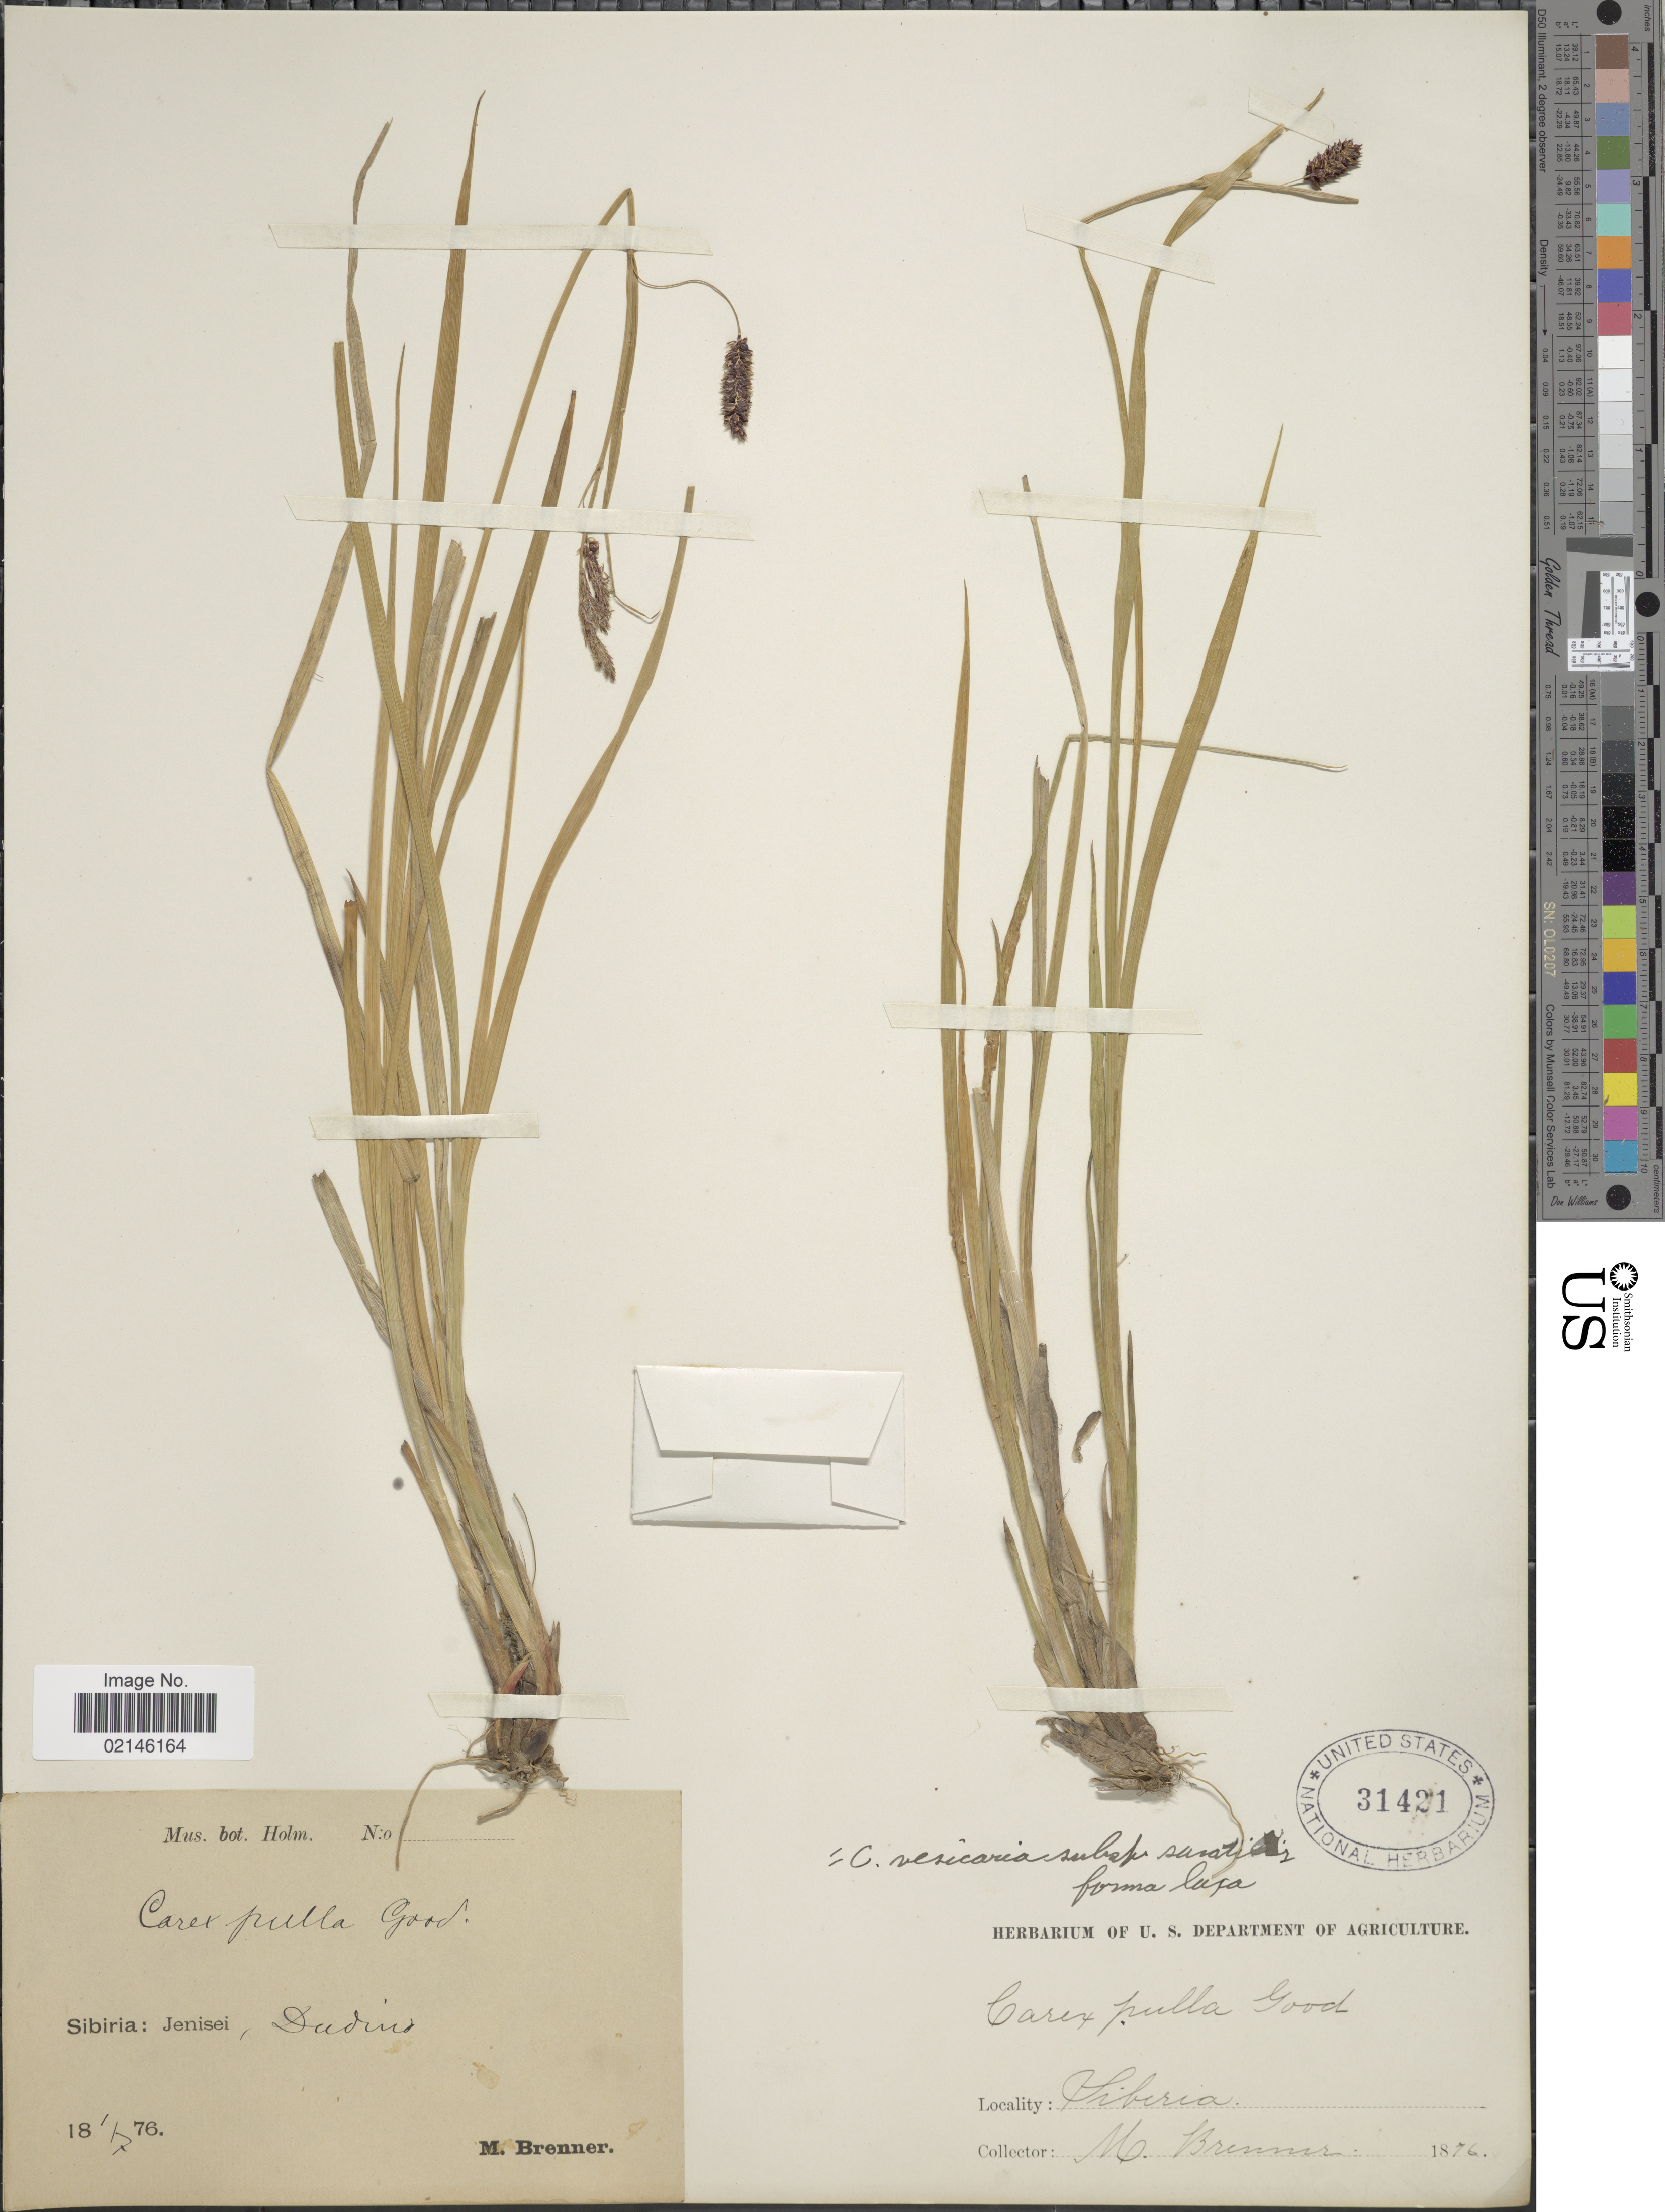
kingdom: Plantae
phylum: Tracheophyta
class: Liliopsida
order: Poales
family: Cyperaceae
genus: Carex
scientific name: Carex vesicaria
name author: L.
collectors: M. Brenner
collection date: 1876-07-01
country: Russian Federation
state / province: Krasnoyarsk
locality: Sibiria: Jenisei, Dudrino (Dudinka)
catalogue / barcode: US 31421